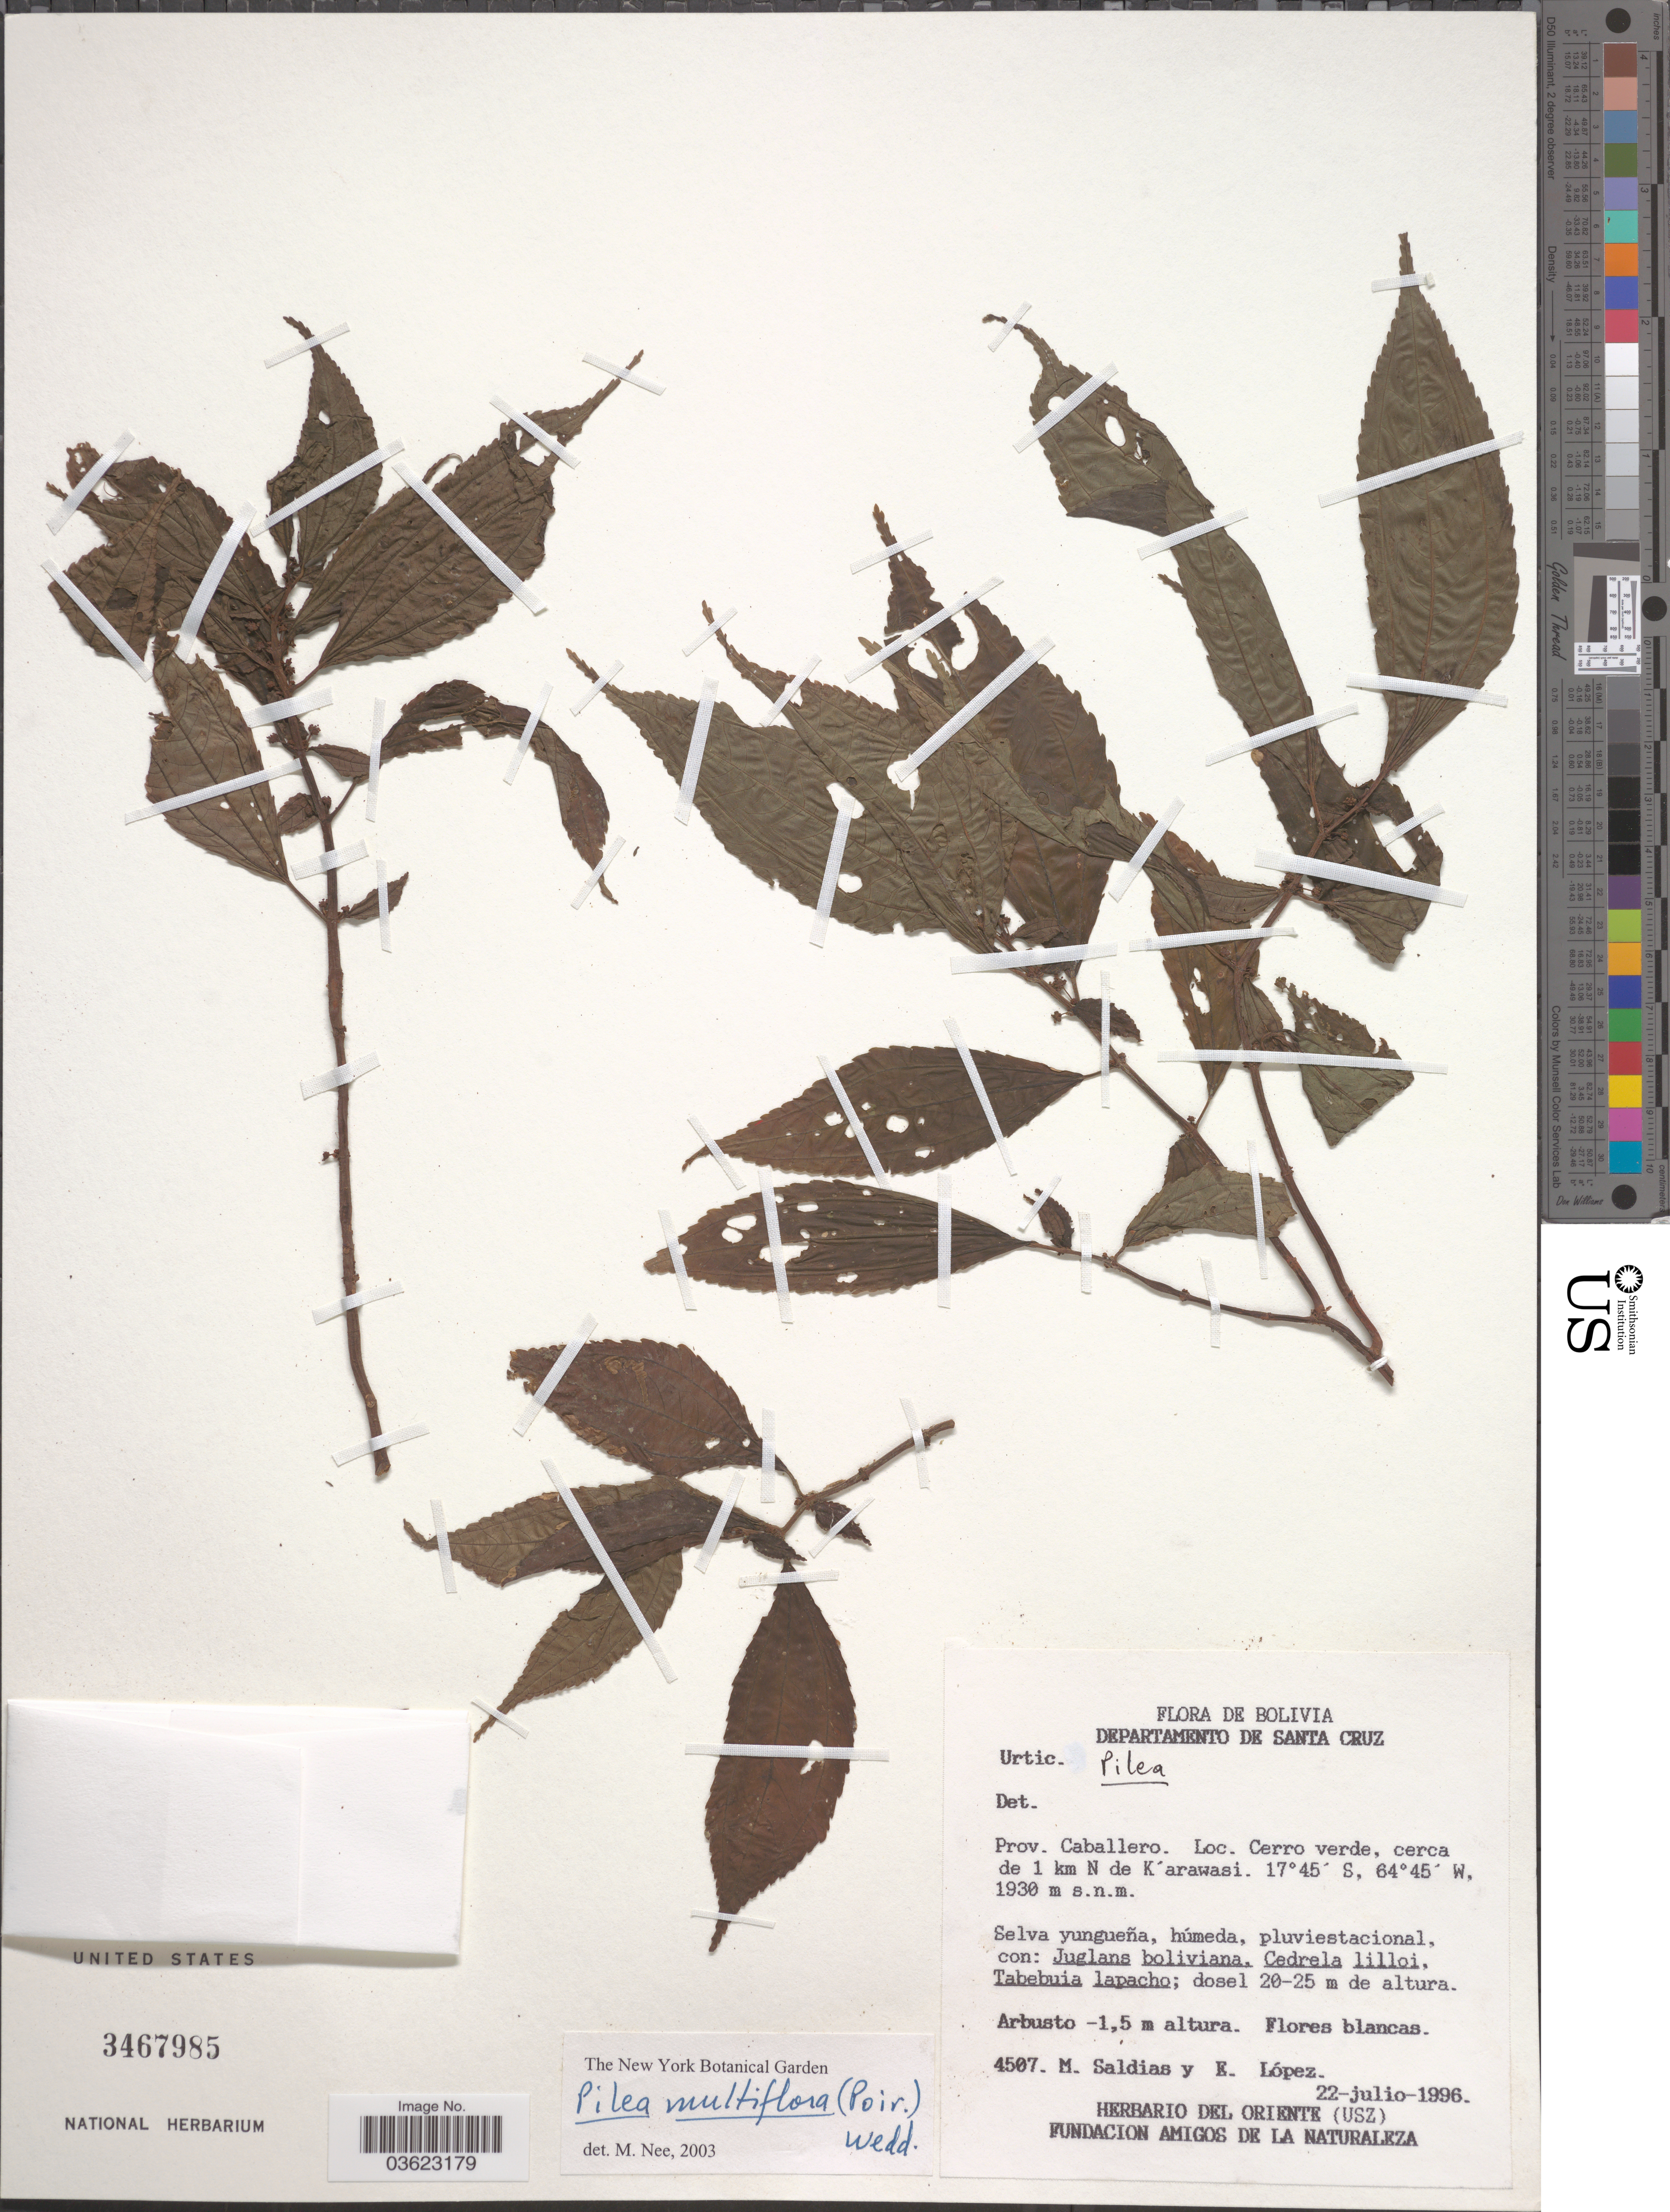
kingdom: Plantae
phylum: Tracheophyta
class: Magnoliopsida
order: Rosales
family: Urticaceae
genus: Pilea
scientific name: Pilea anomala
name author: Wedd.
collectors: M. Saldias & E. López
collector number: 4507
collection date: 1996-07-22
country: Bolivia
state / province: Santa Cruz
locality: Departamento de Santa Cruz. Prov. Caballero. Cerro verde, cerca de 1 km N de K'arawasi.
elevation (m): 1930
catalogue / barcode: US 3467985